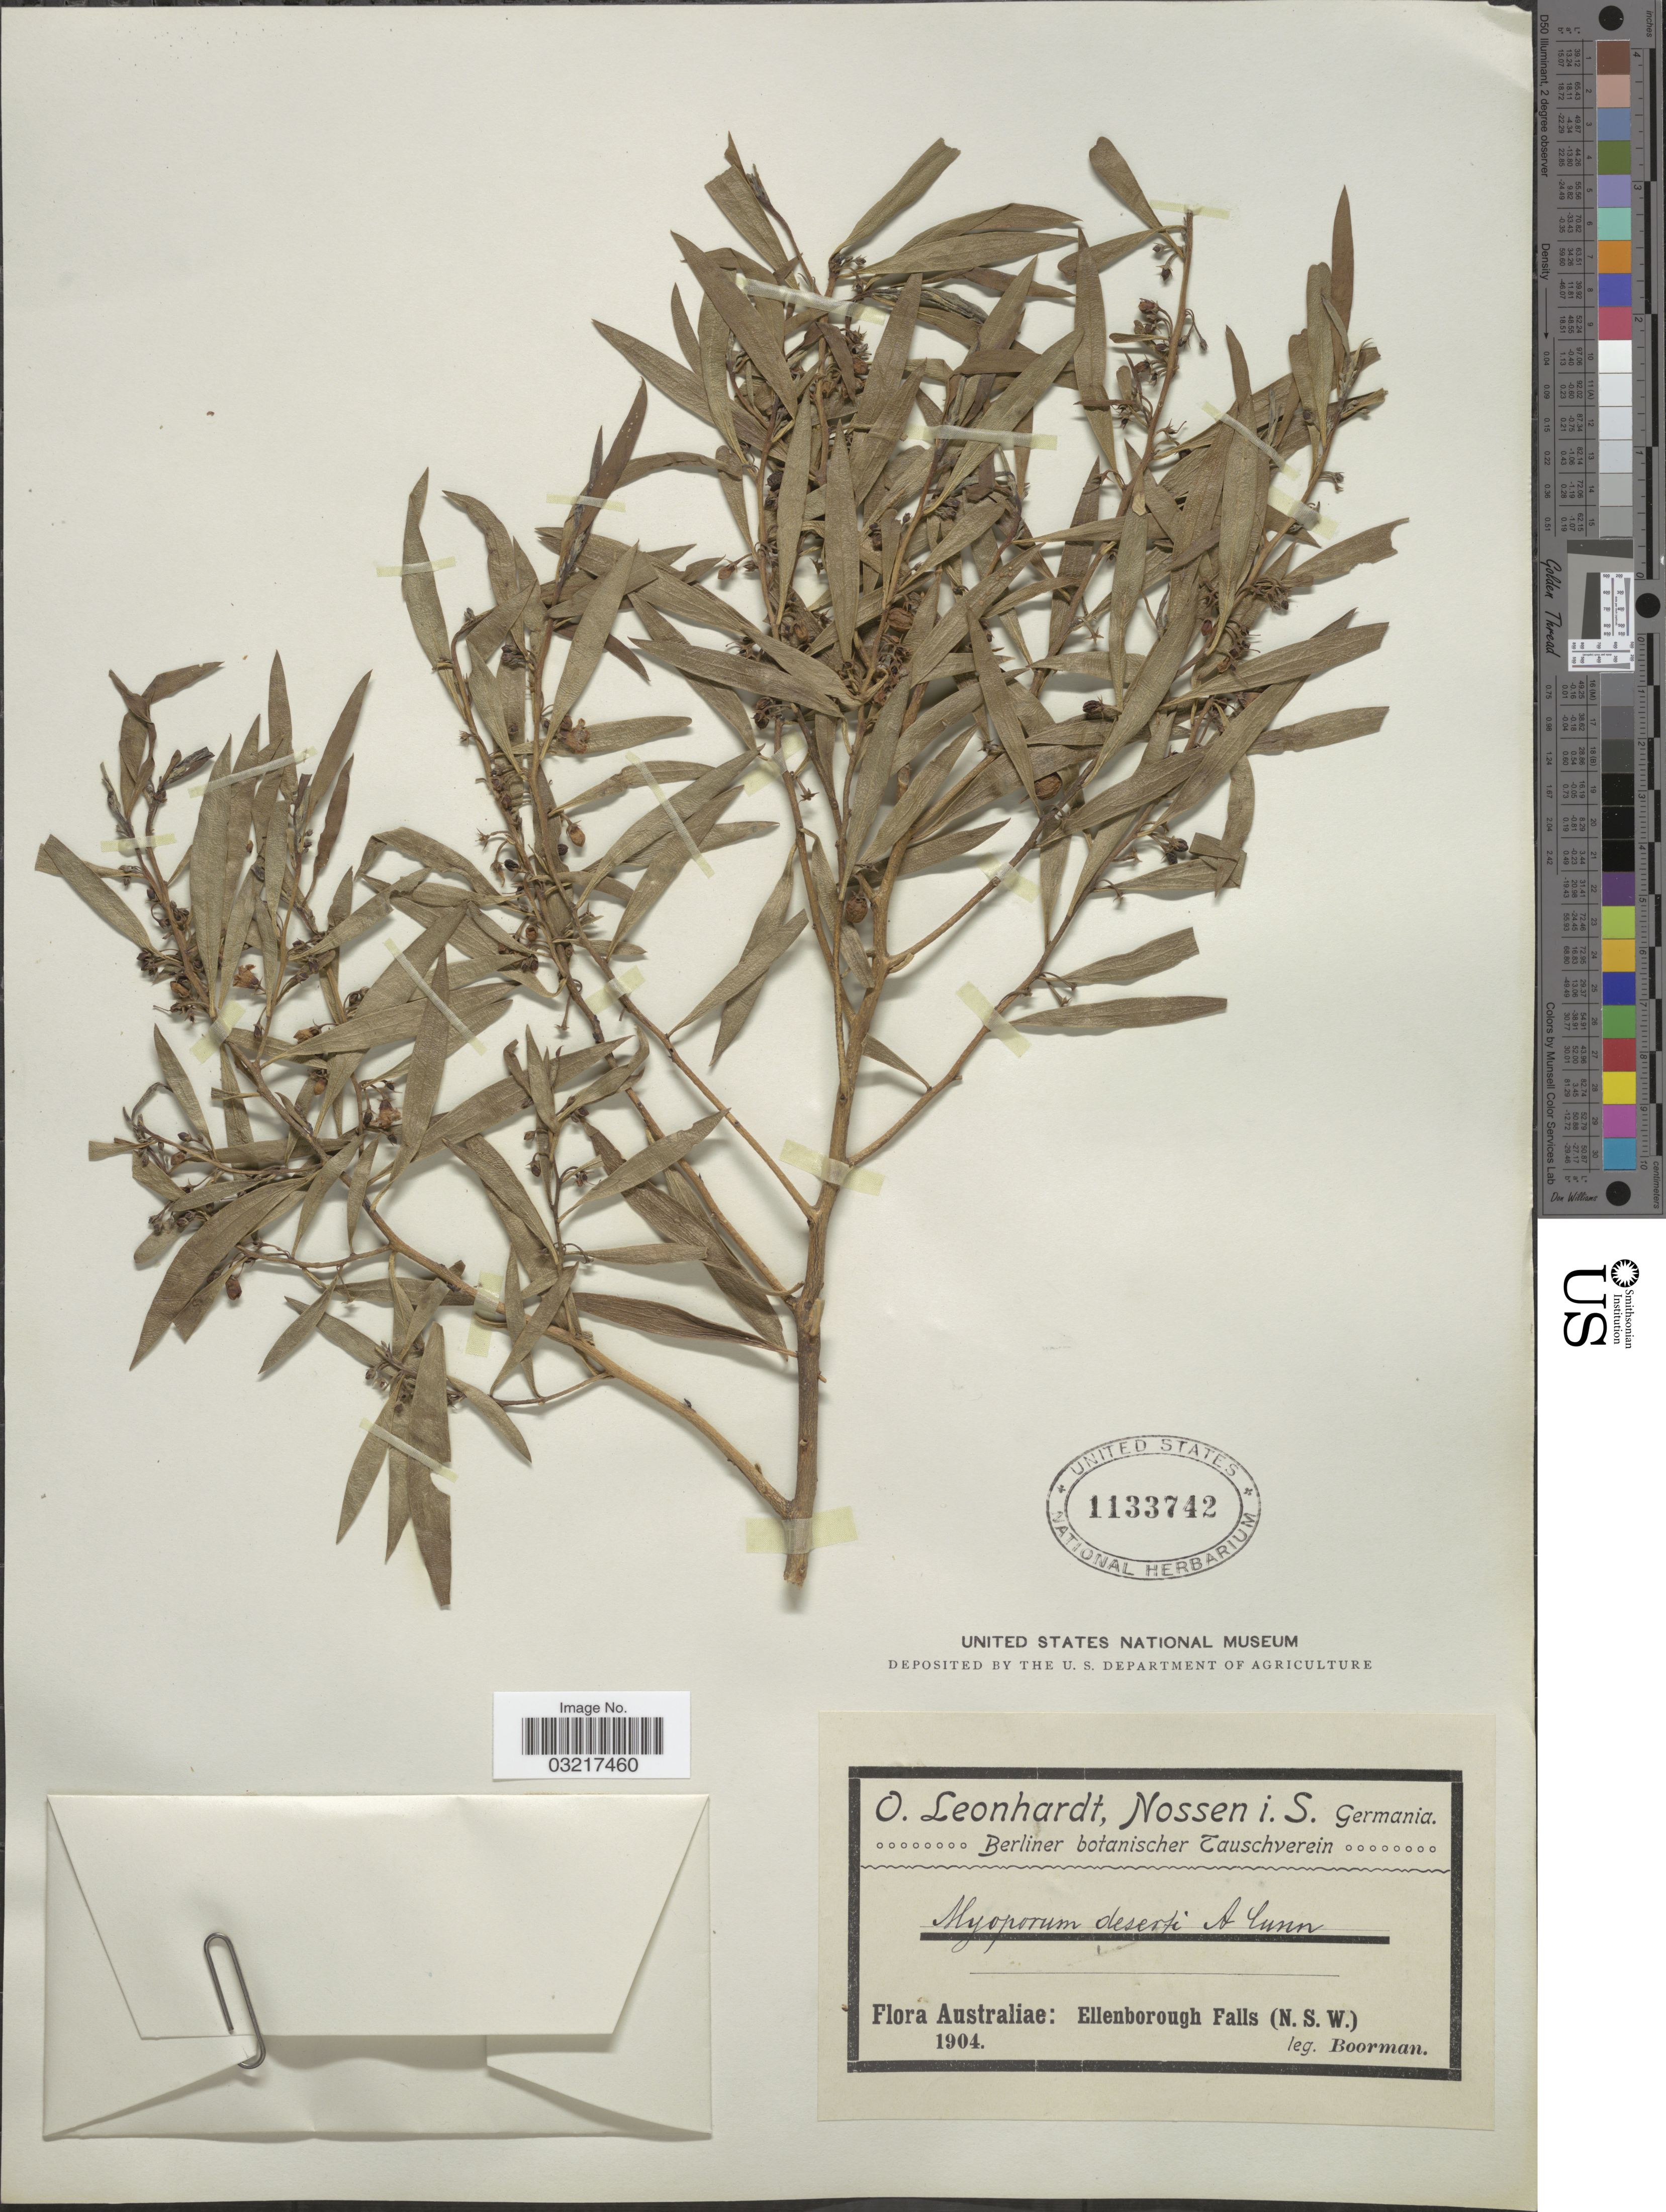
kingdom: Plantae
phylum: Tracheophyta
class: Magnoliopsida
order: Lamiales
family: Scrophulariaceae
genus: Eremophila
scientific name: Eremophila deserti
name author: Chinnock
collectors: -. Boorman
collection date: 1904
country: Australia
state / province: New South Wales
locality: Ellenborough.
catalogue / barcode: US 1133742